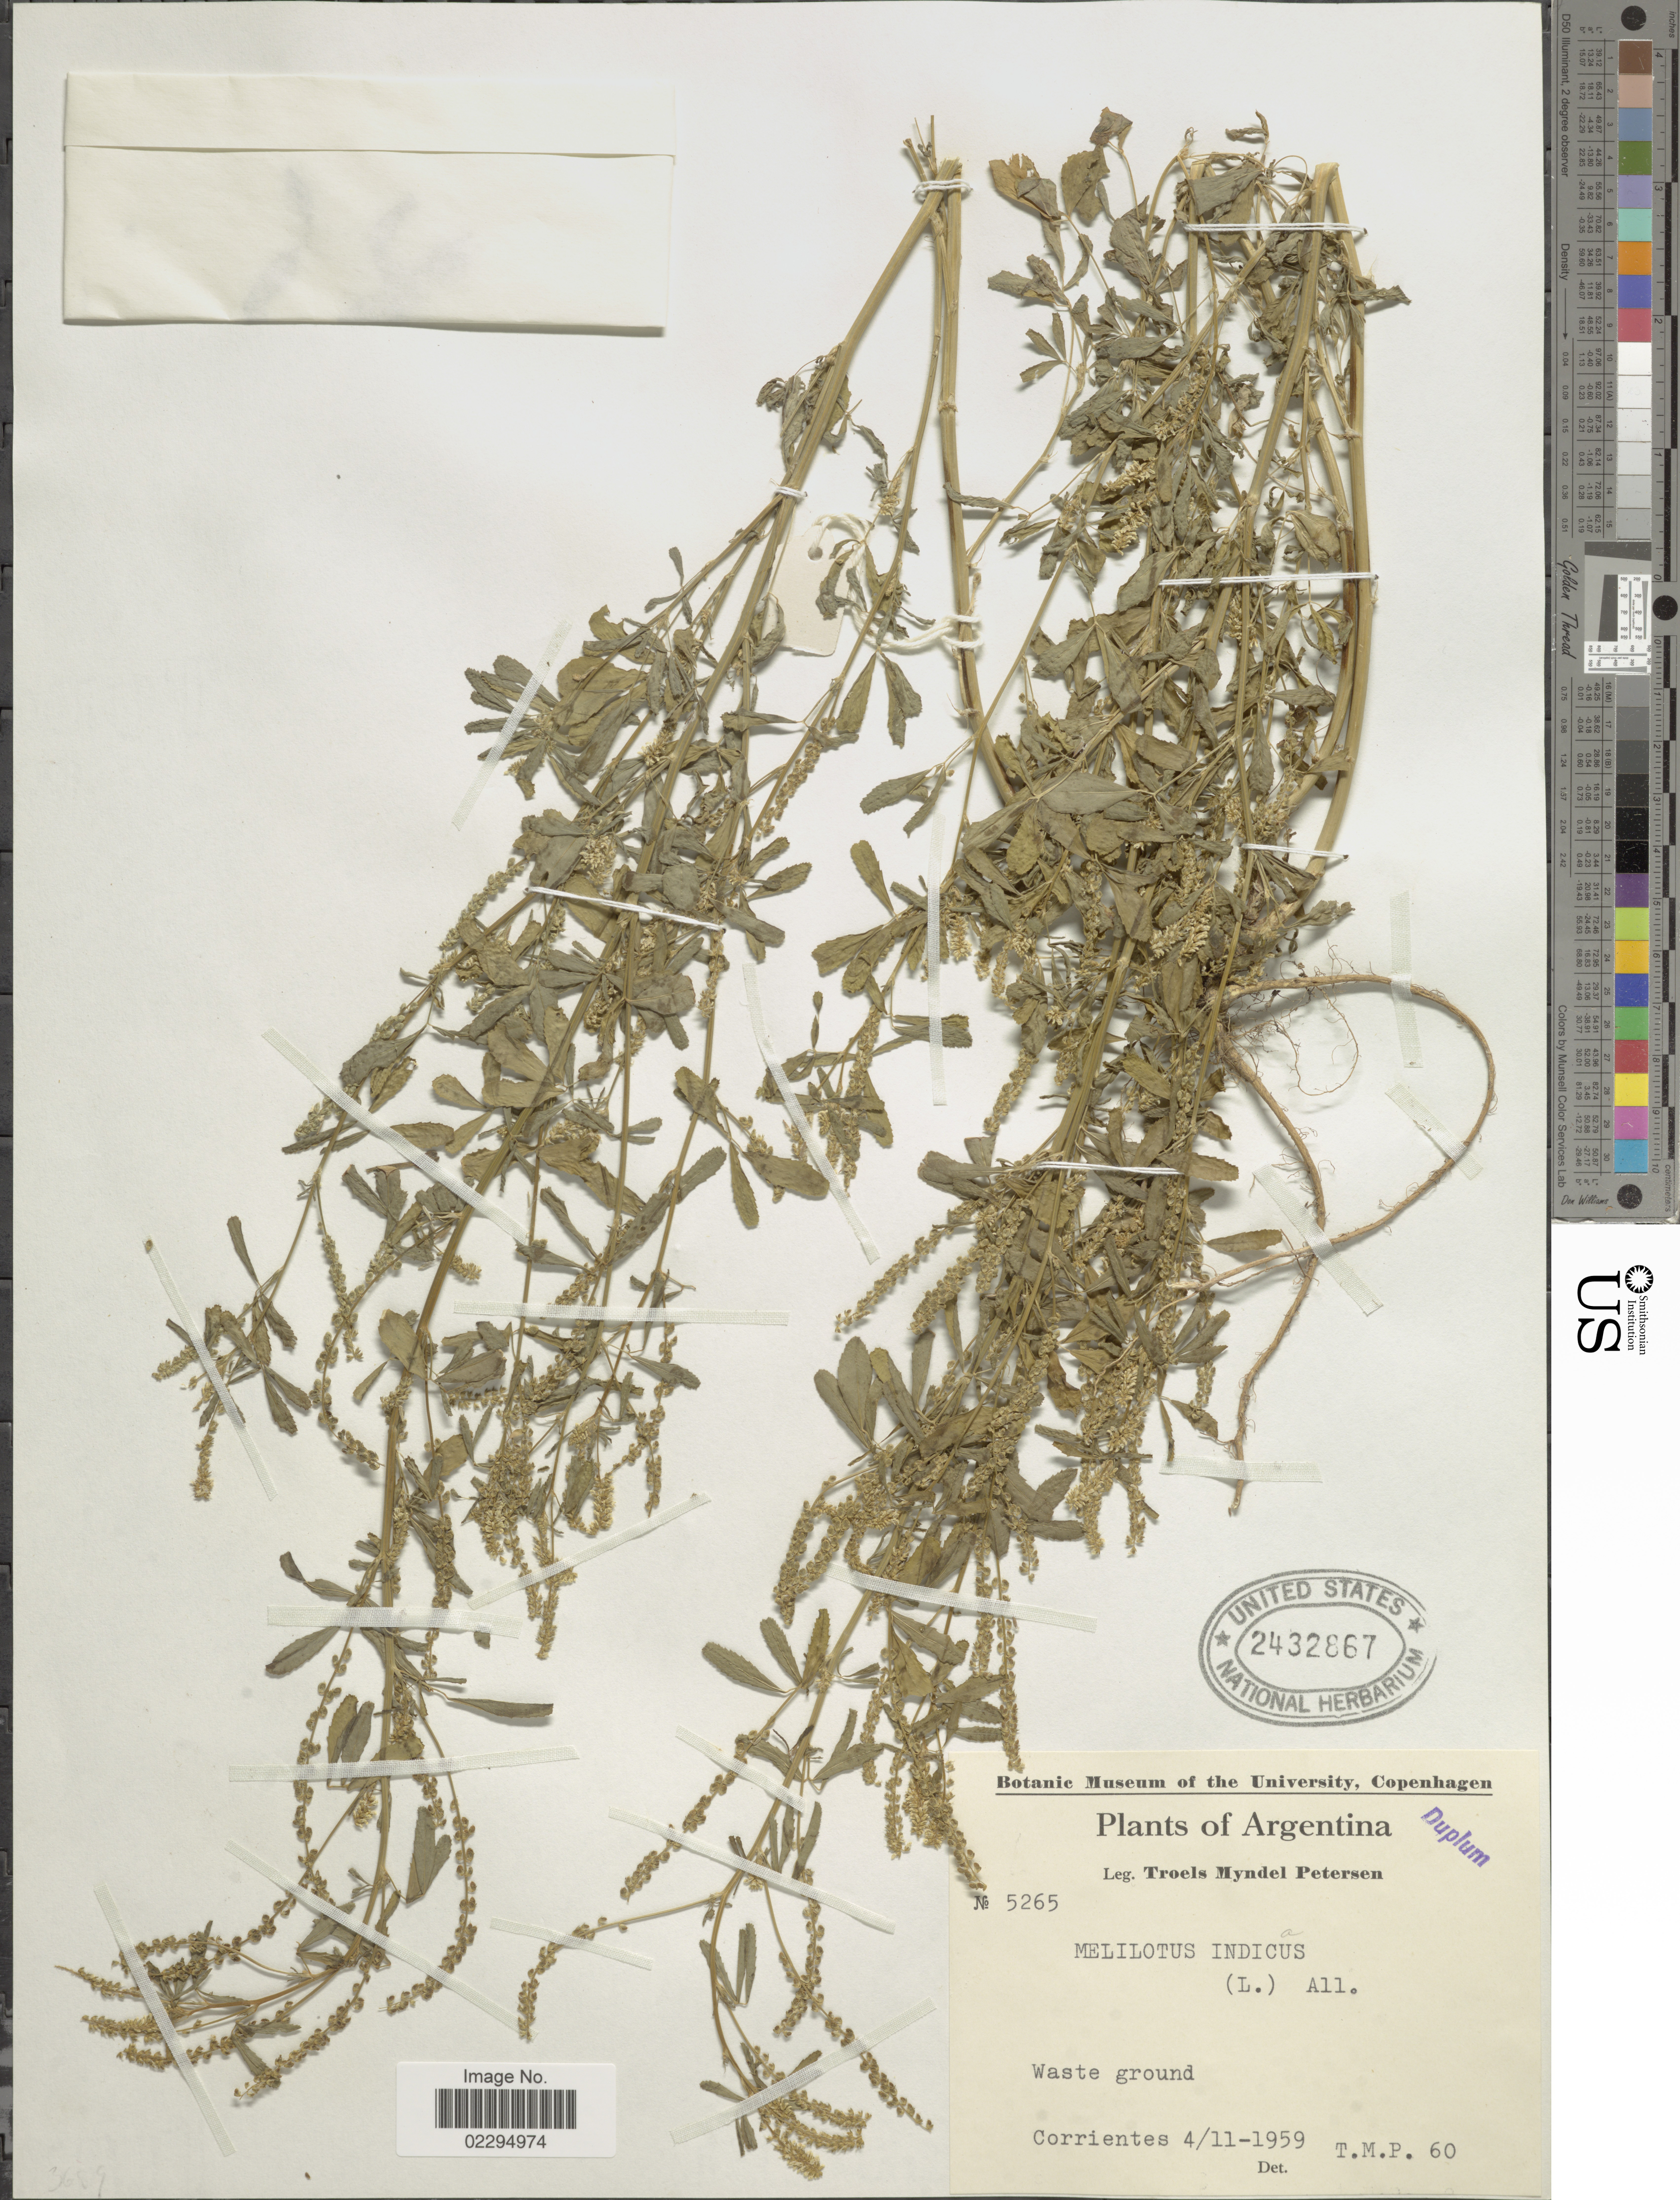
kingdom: Plantae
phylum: Tracheophyta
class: Magnoliopsida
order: Fabales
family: Fabaceae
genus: Melilotus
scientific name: Melilotus indicus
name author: (L.) All.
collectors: T. Pederson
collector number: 5265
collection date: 1959-11-04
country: Argentina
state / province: Corrientes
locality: Waste ground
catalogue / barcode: US 2432867